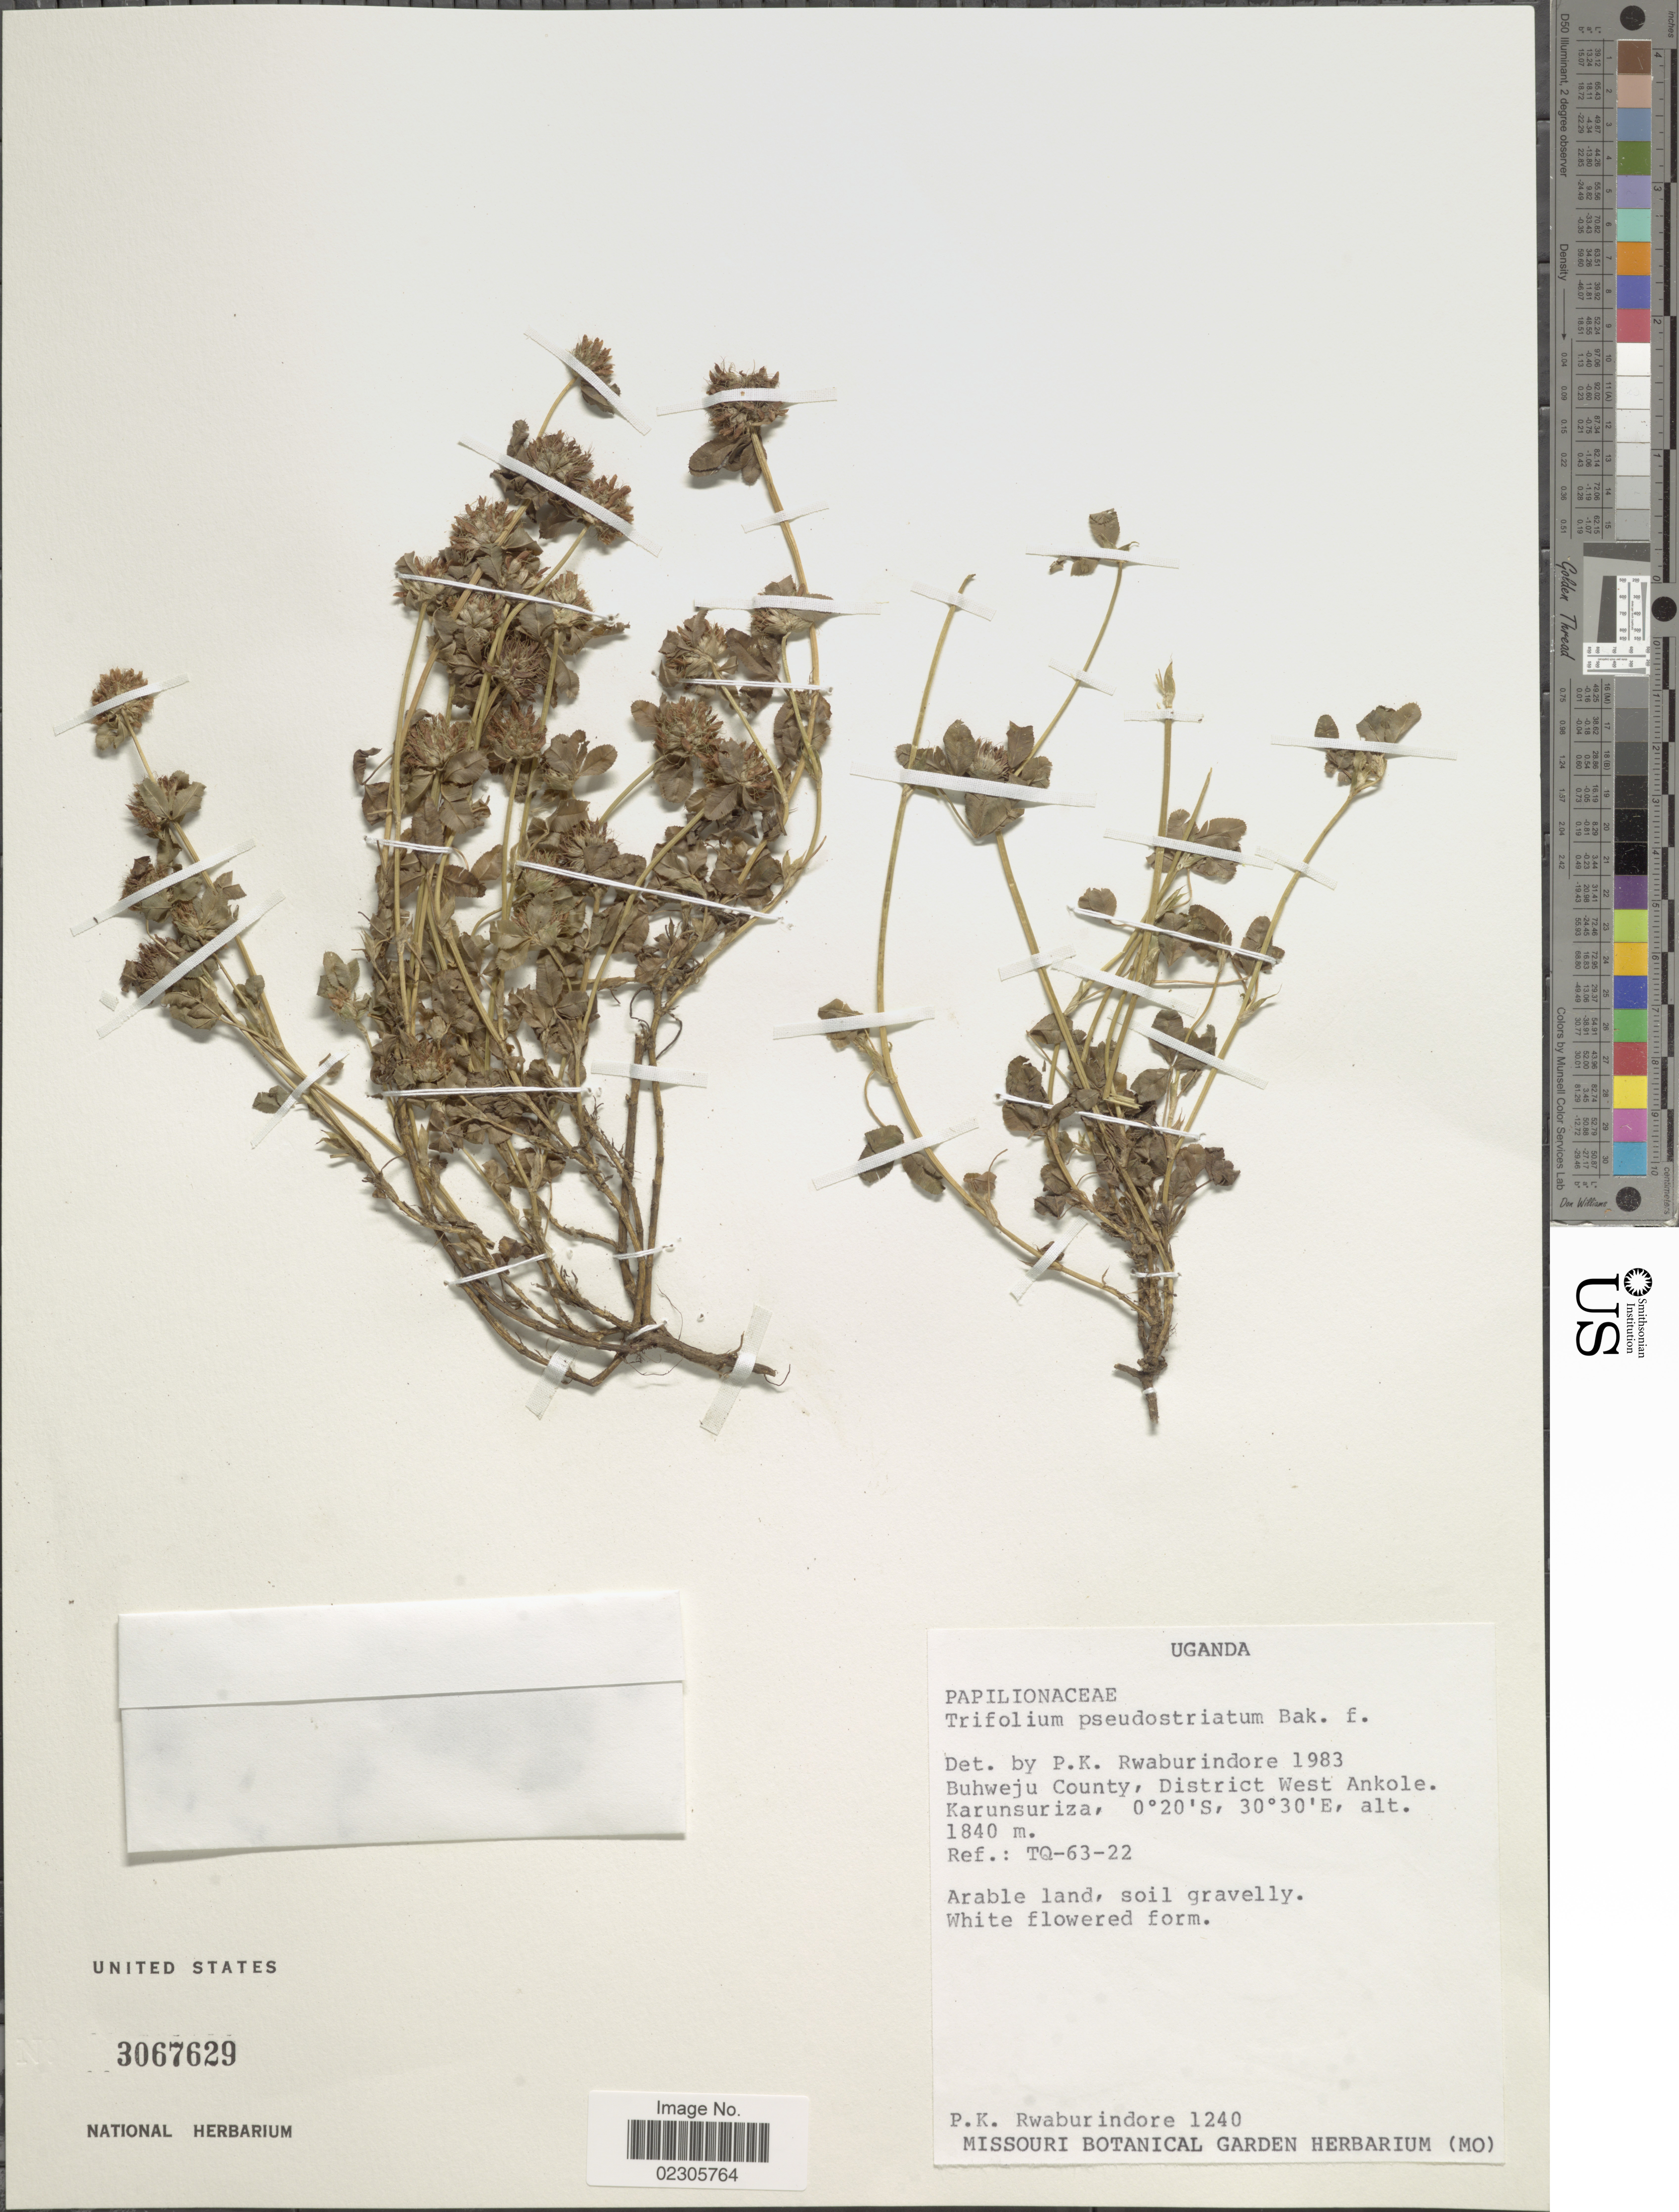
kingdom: Plantae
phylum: Tracheophyta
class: Magnoliopsida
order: Fabales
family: Fabaceae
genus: Trifolium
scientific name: Trifolium pseudostriatum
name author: Baker f.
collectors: P. Rwaburindore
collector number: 1240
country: Uganda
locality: Buhweju County, District West Ankole. Karunsuriza, Ref.: TQ-63-22 [unsure placement]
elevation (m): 1840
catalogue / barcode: US 3067629